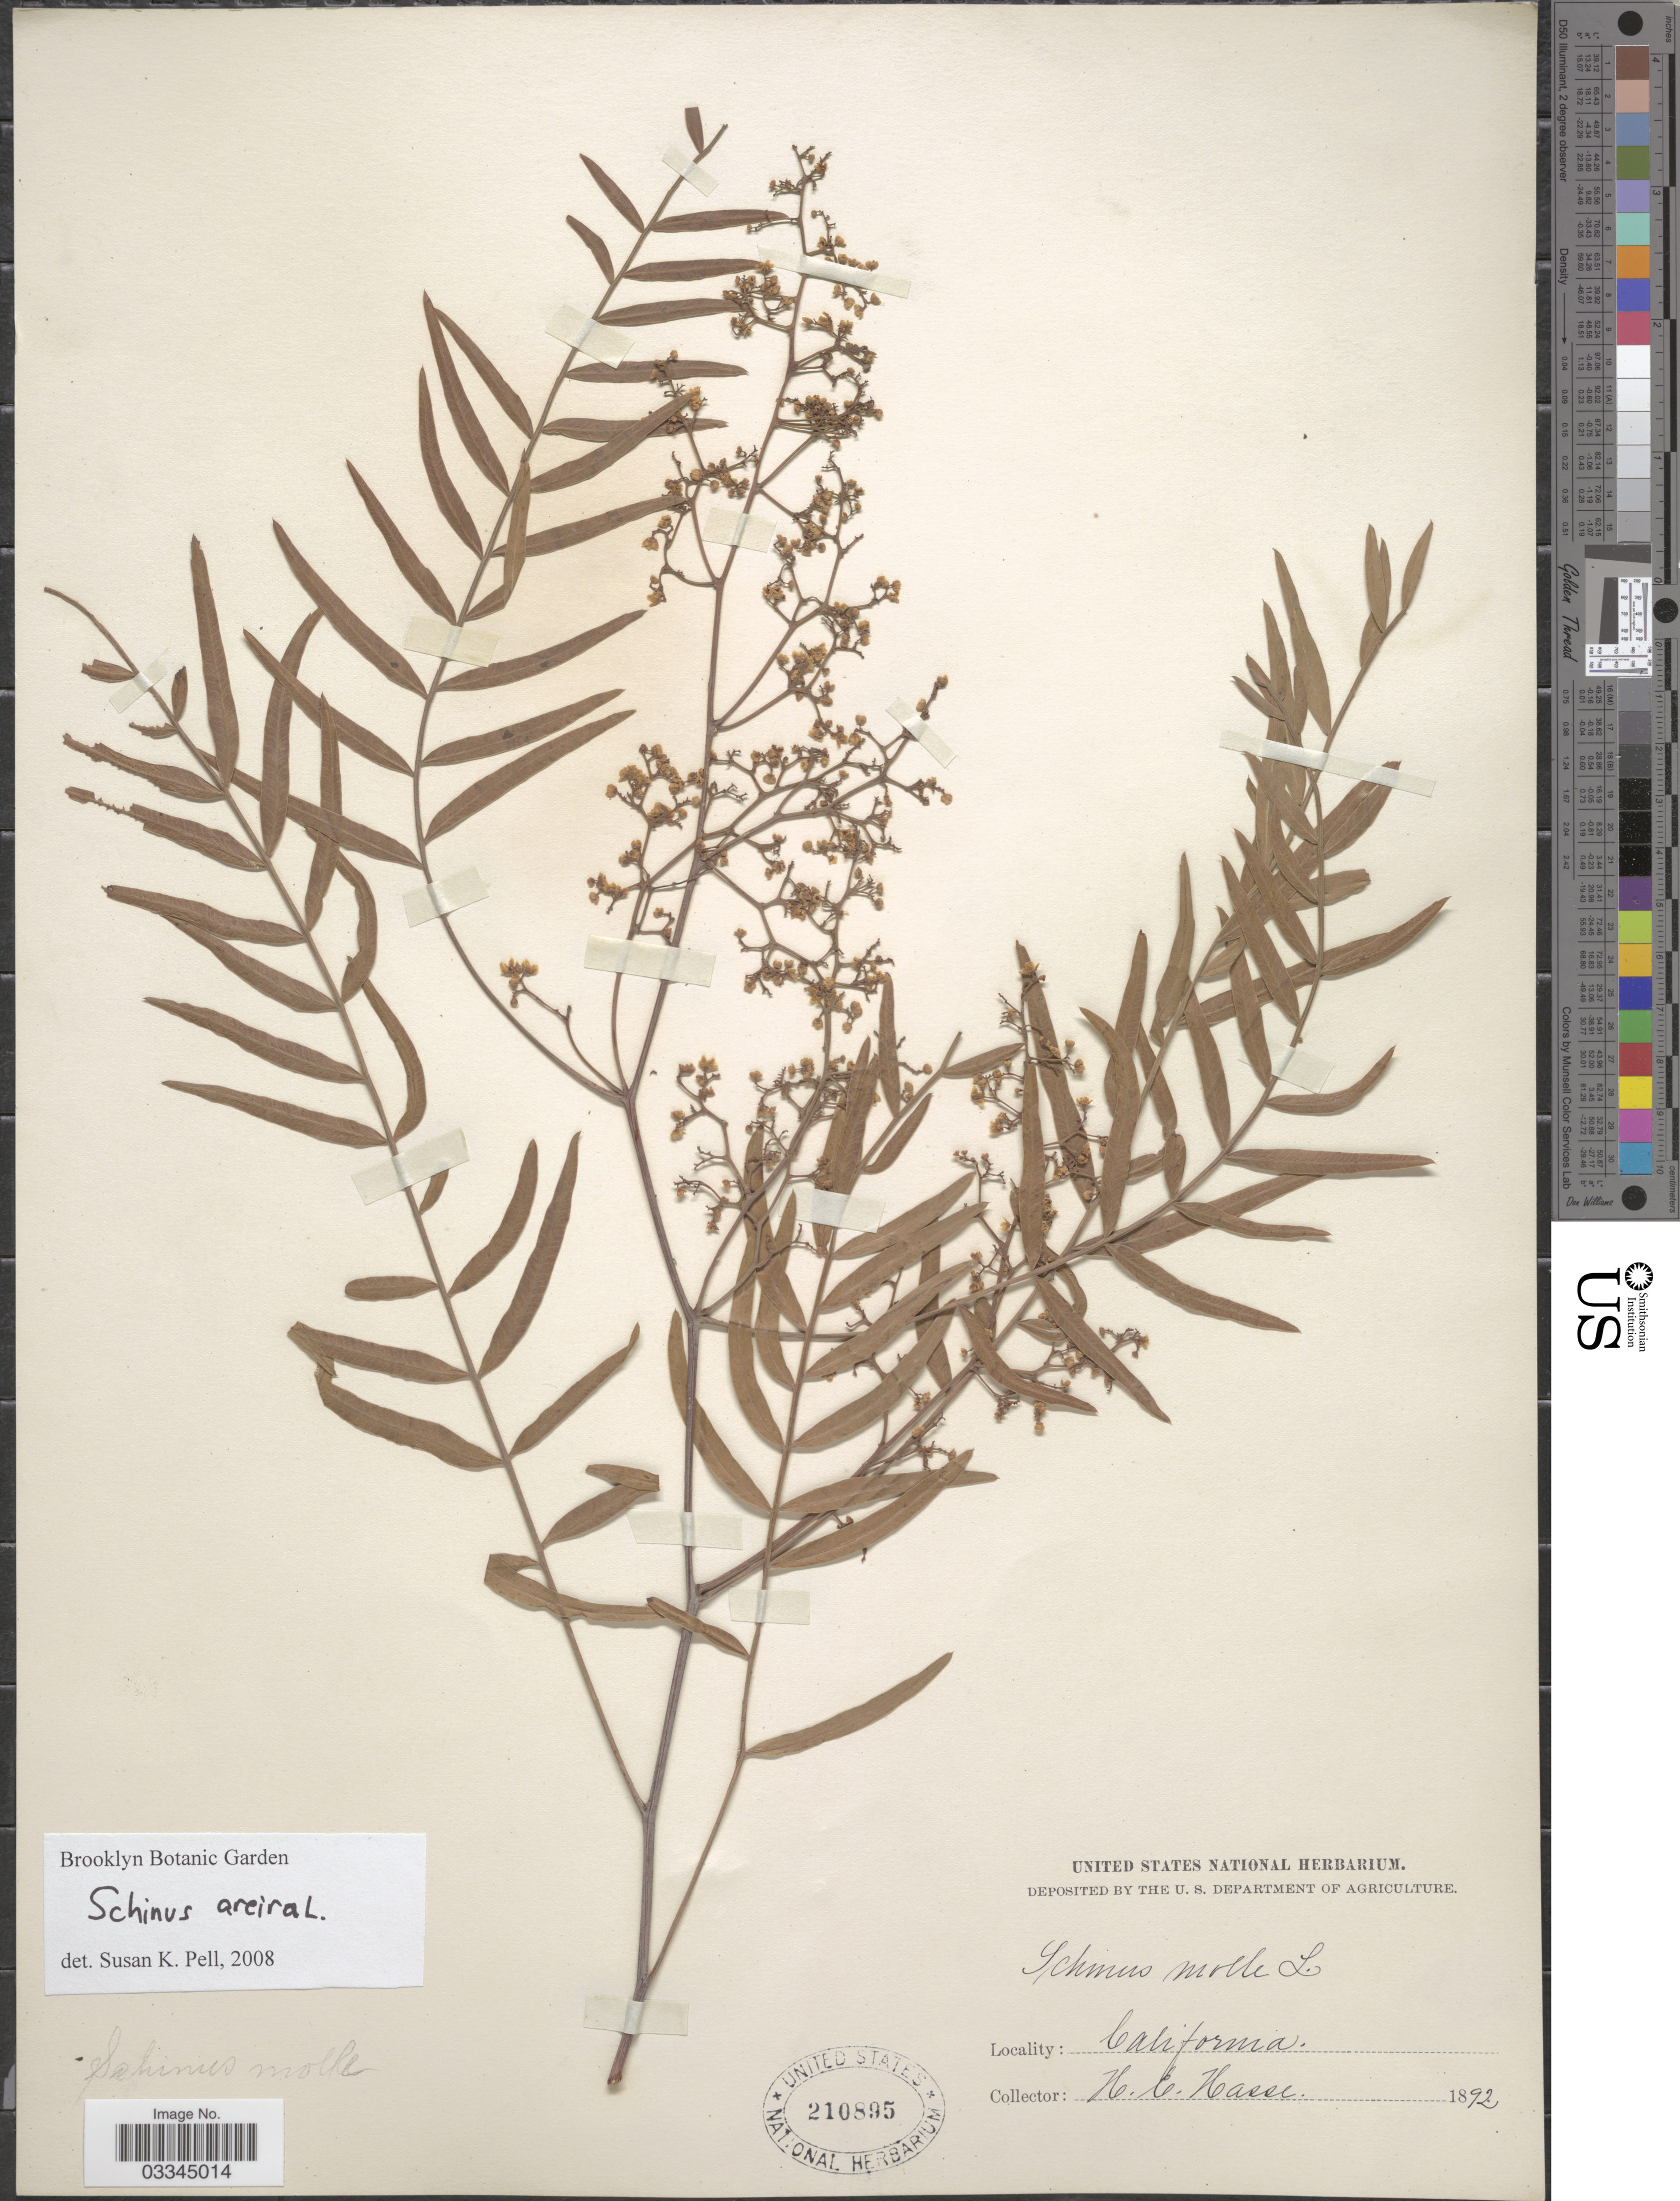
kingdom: Plantae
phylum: Tracheophyta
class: Magnoliopsida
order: Sapindales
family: Anacardiaceae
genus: Schinus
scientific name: Schinus molle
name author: L.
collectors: H. E. Hasse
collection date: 1892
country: United States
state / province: California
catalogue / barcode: US 210895